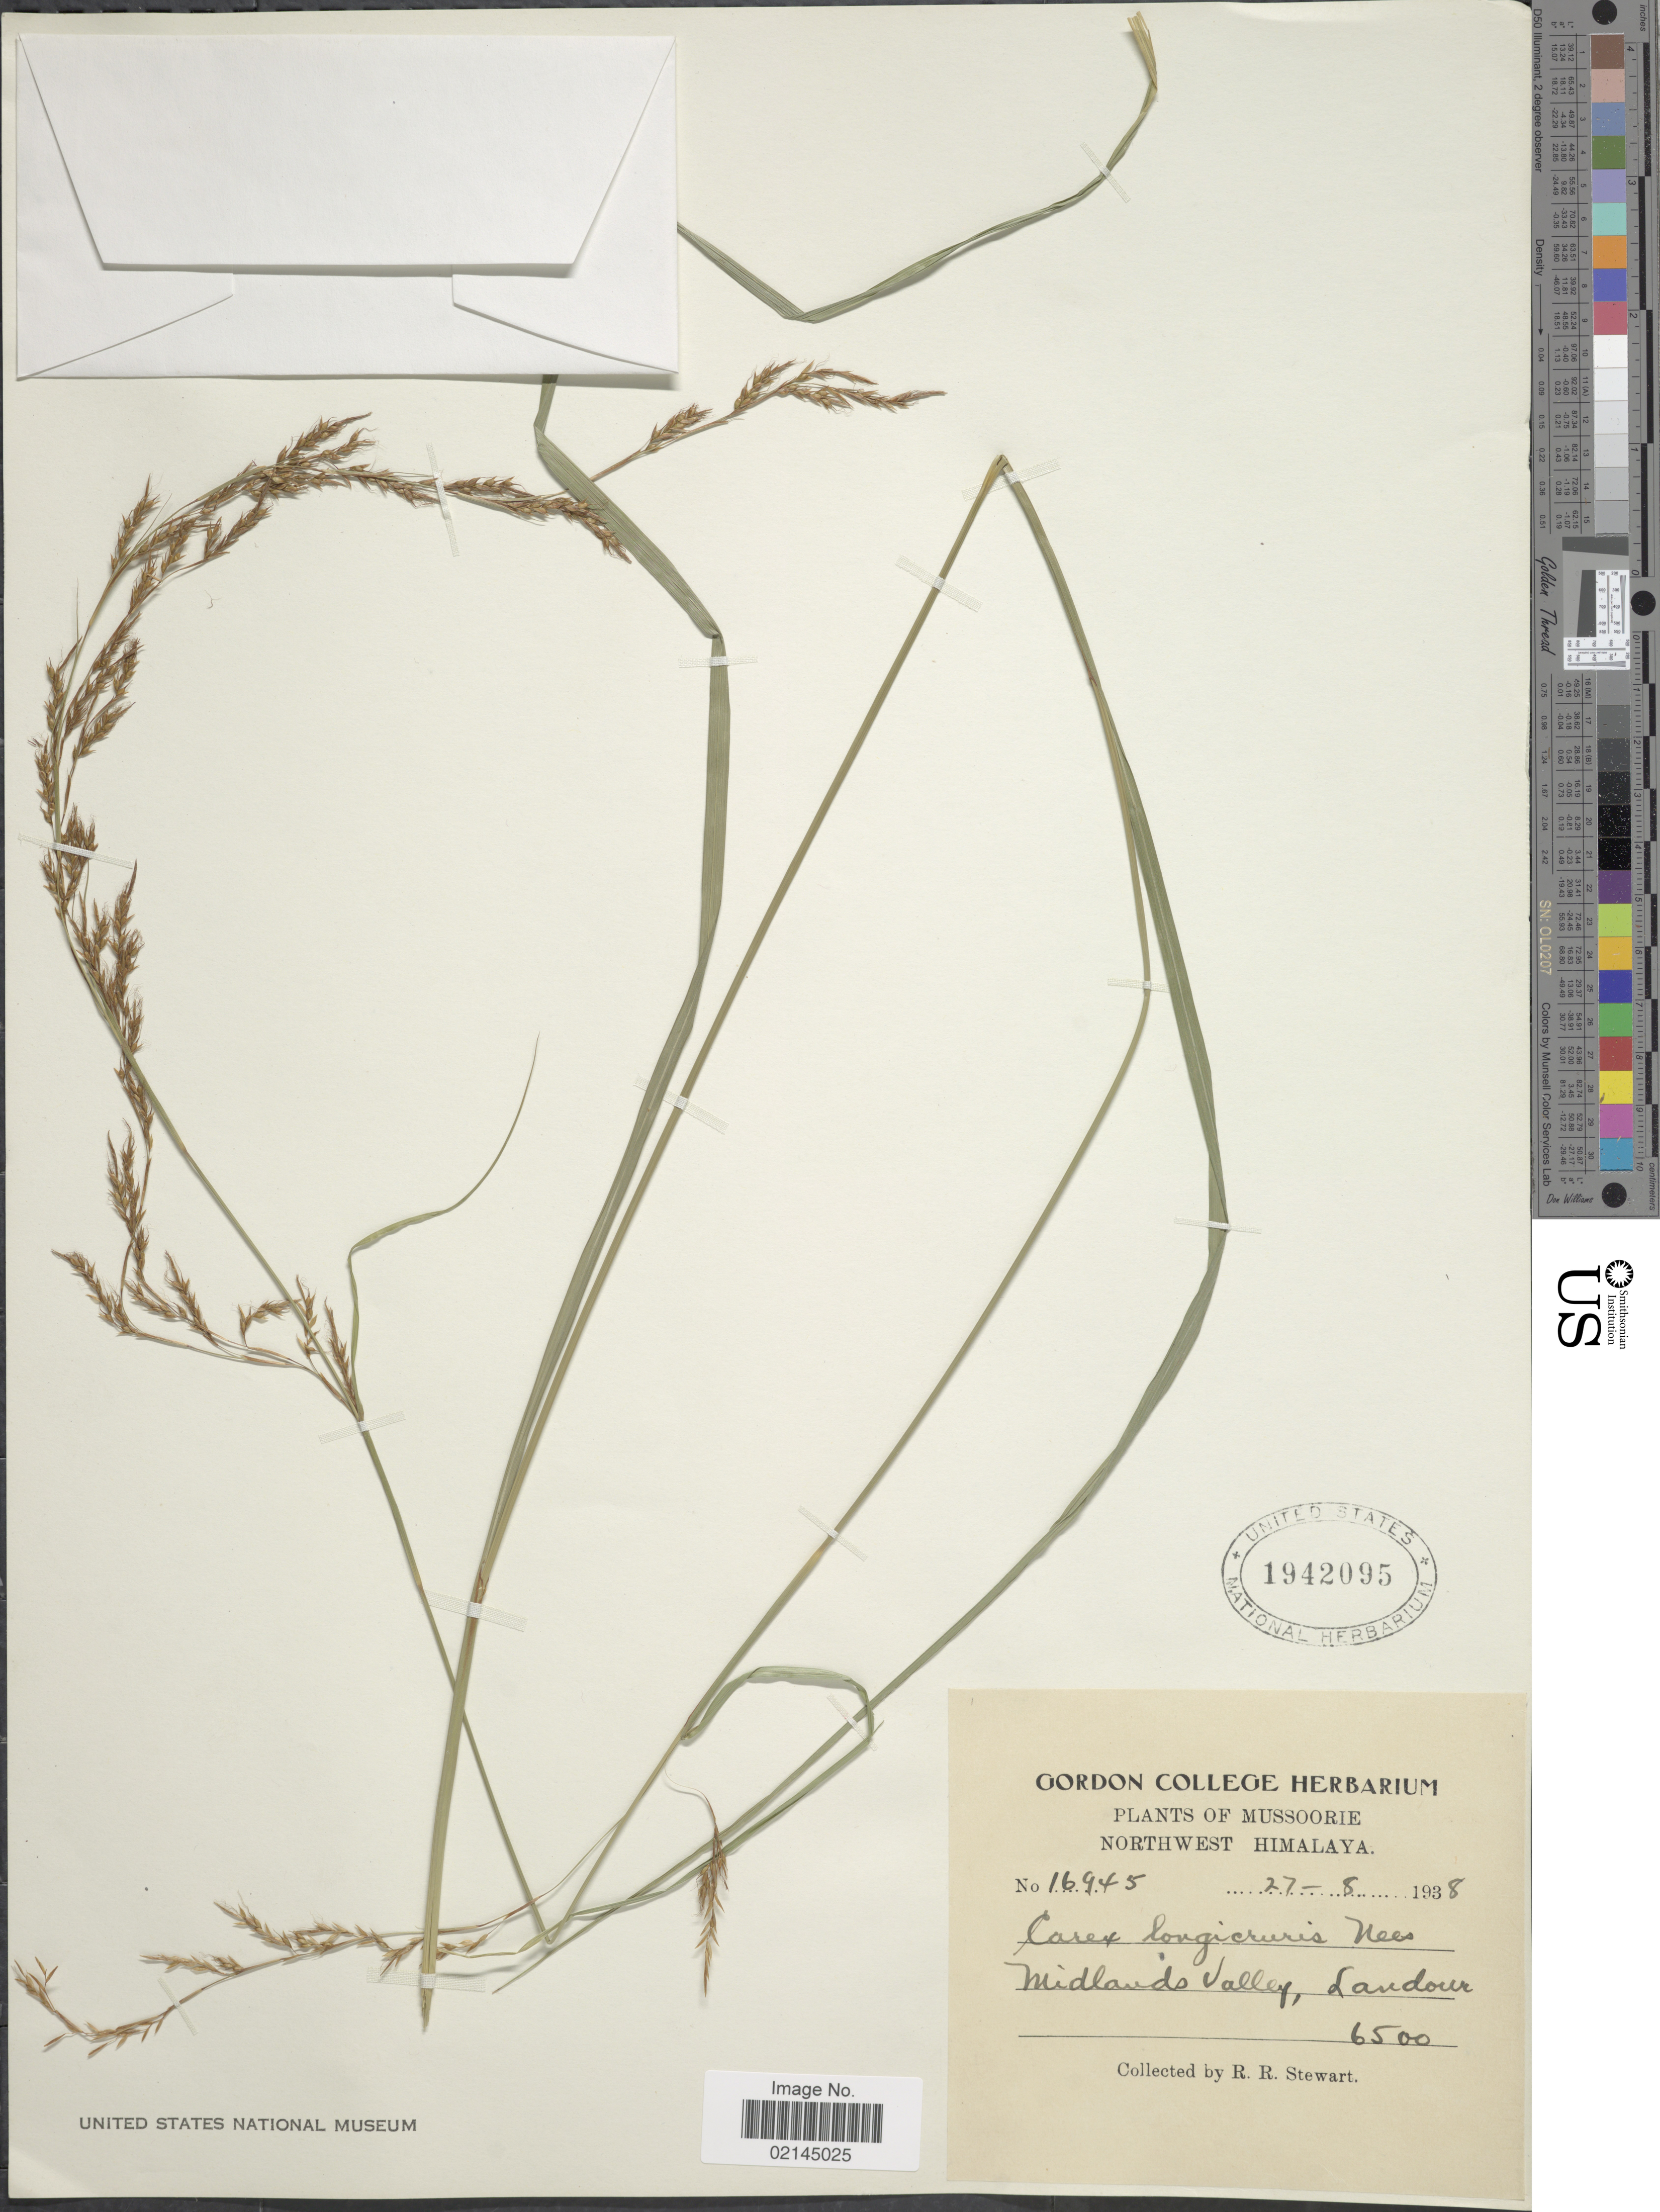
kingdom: Plantae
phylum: Tracheophyta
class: Liliopsida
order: Poales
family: Cyperaceae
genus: Carex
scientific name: Carex longicruris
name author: Nees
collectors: R. R. Stewart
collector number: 16945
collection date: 1938-08-27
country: India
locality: Mussoorie, Northwest Himalaya, Midlands Valley, Landour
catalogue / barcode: US 1942095